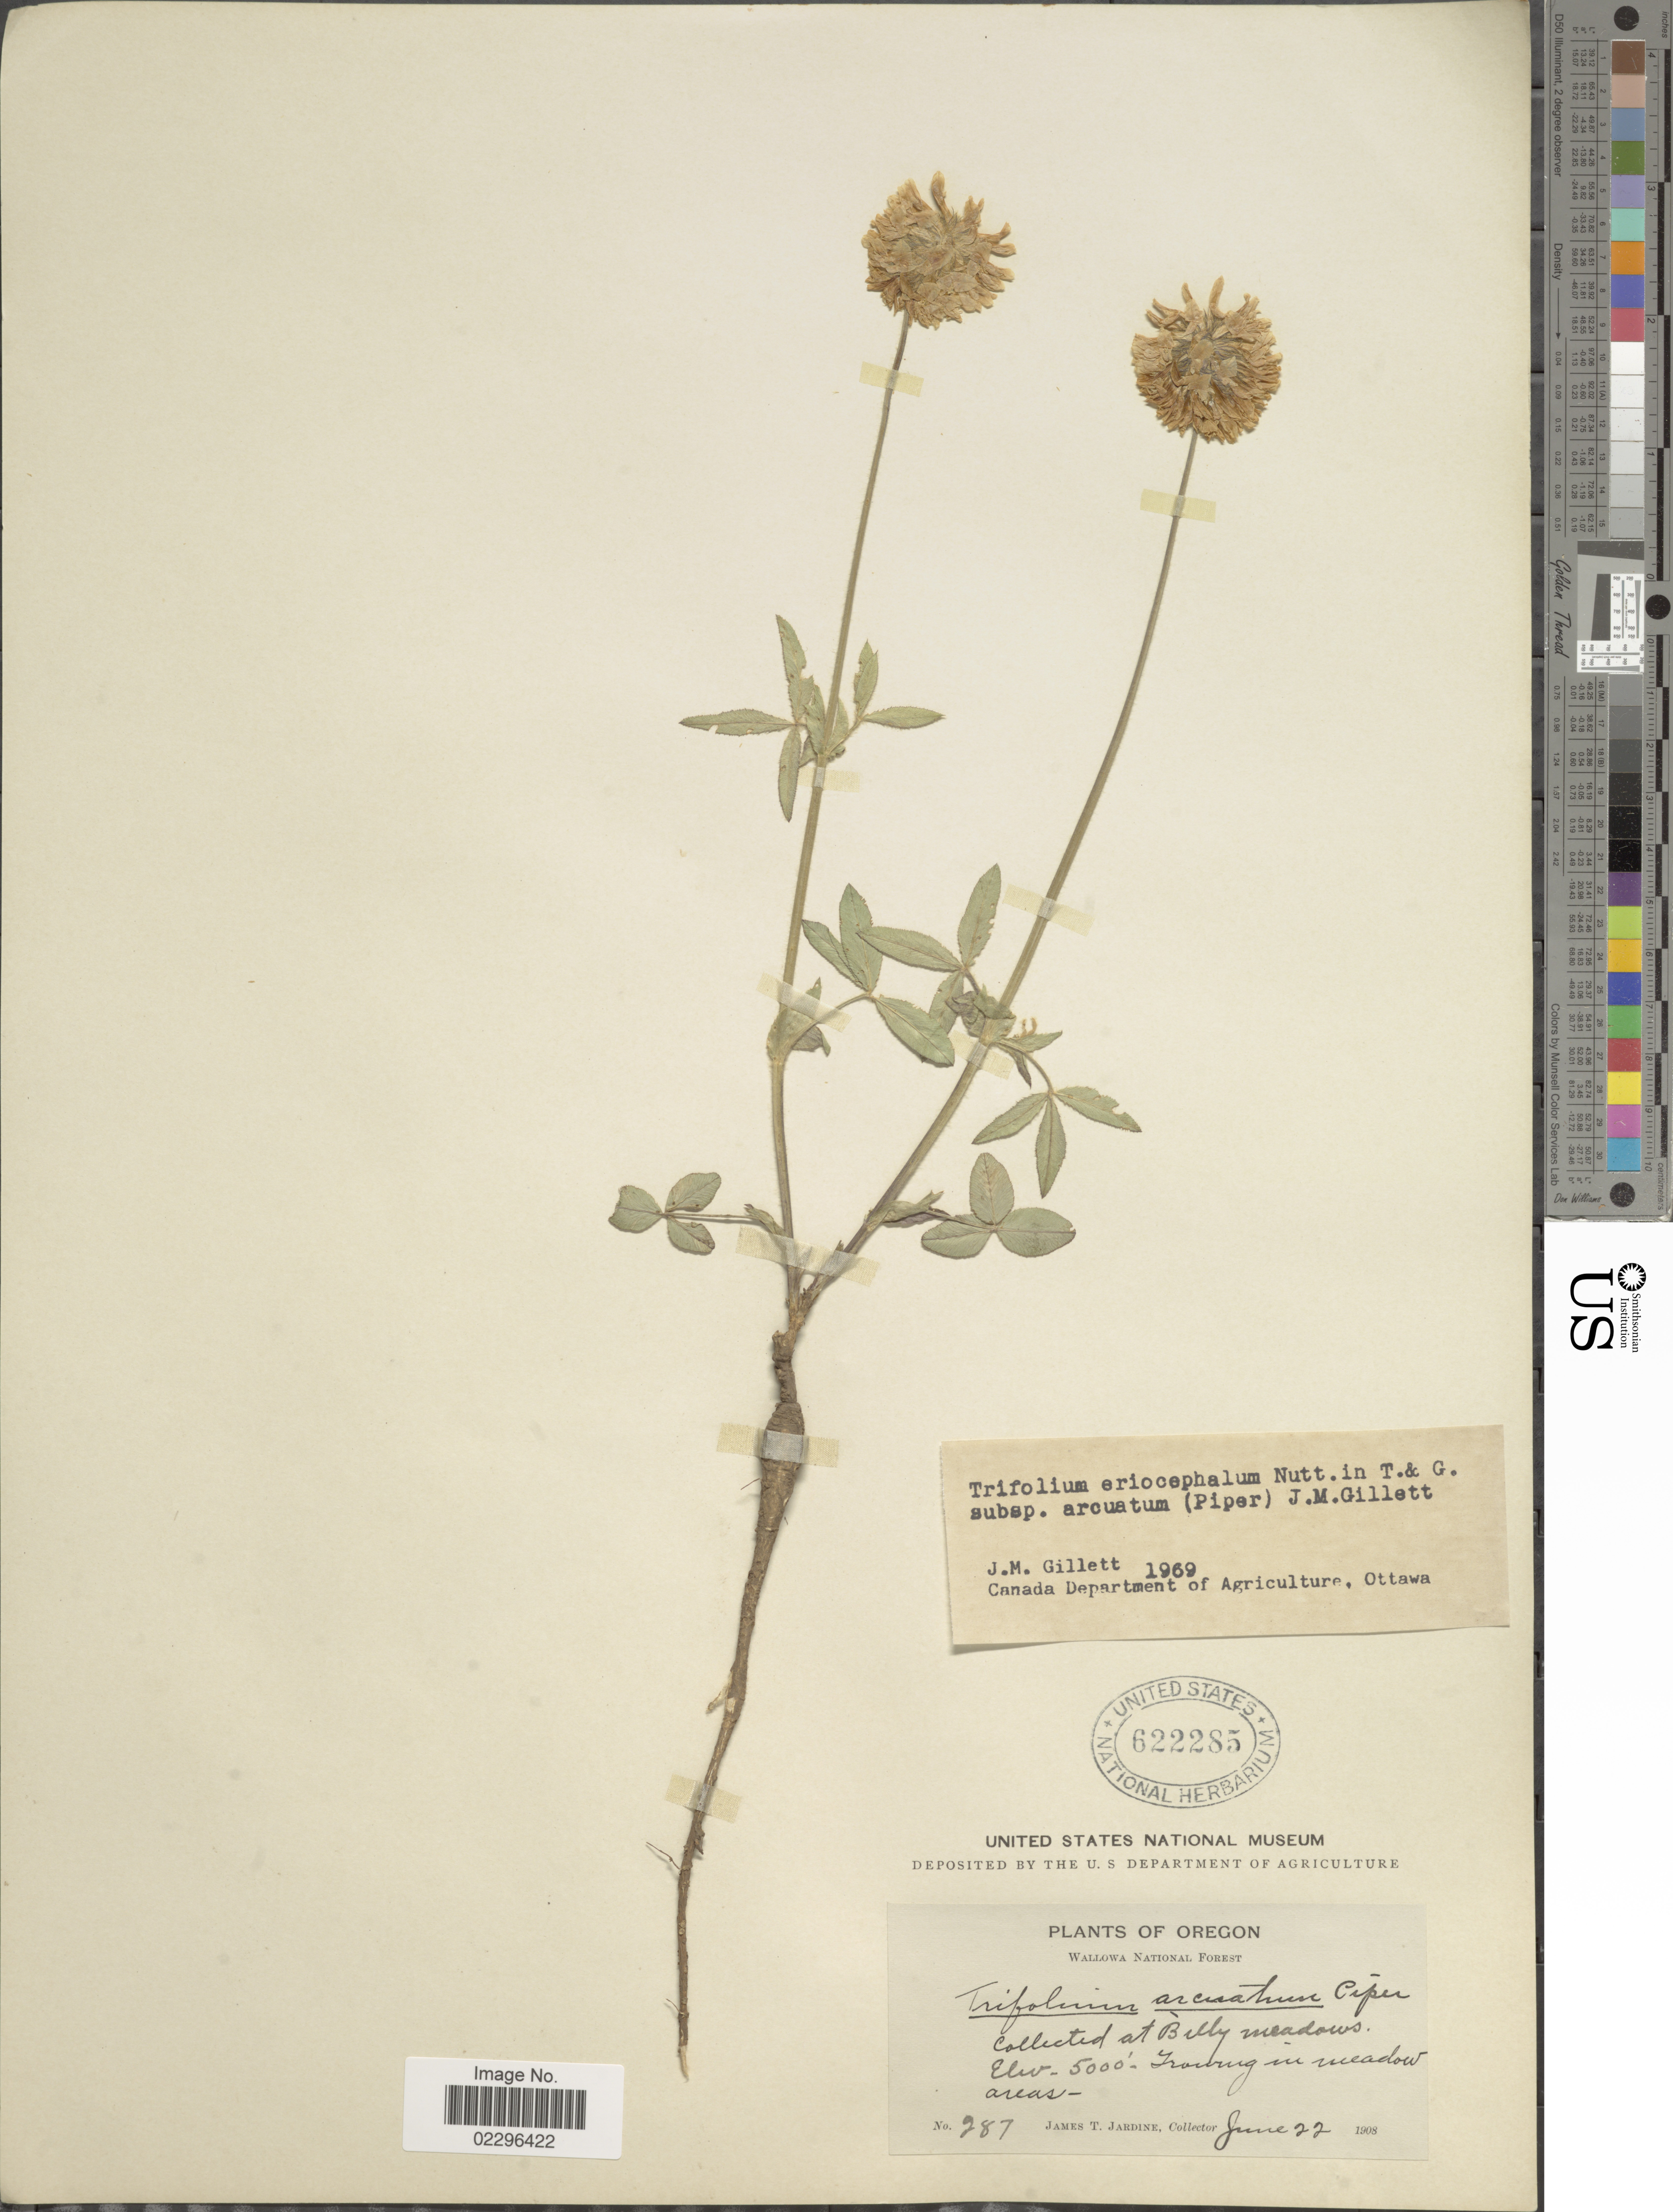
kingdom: Plantae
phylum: Tracheophyta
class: Magnoliopsida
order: Fabales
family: Fabaceae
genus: Trifolium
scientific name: Trifolium eriocephalum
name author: Nutt.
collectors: J. T. Jardine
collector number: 287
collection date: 1908-06-22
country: United States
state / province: Oregon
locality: Waalowa National Forest, At Belly meadows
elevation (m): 1524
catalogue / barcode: US 622285